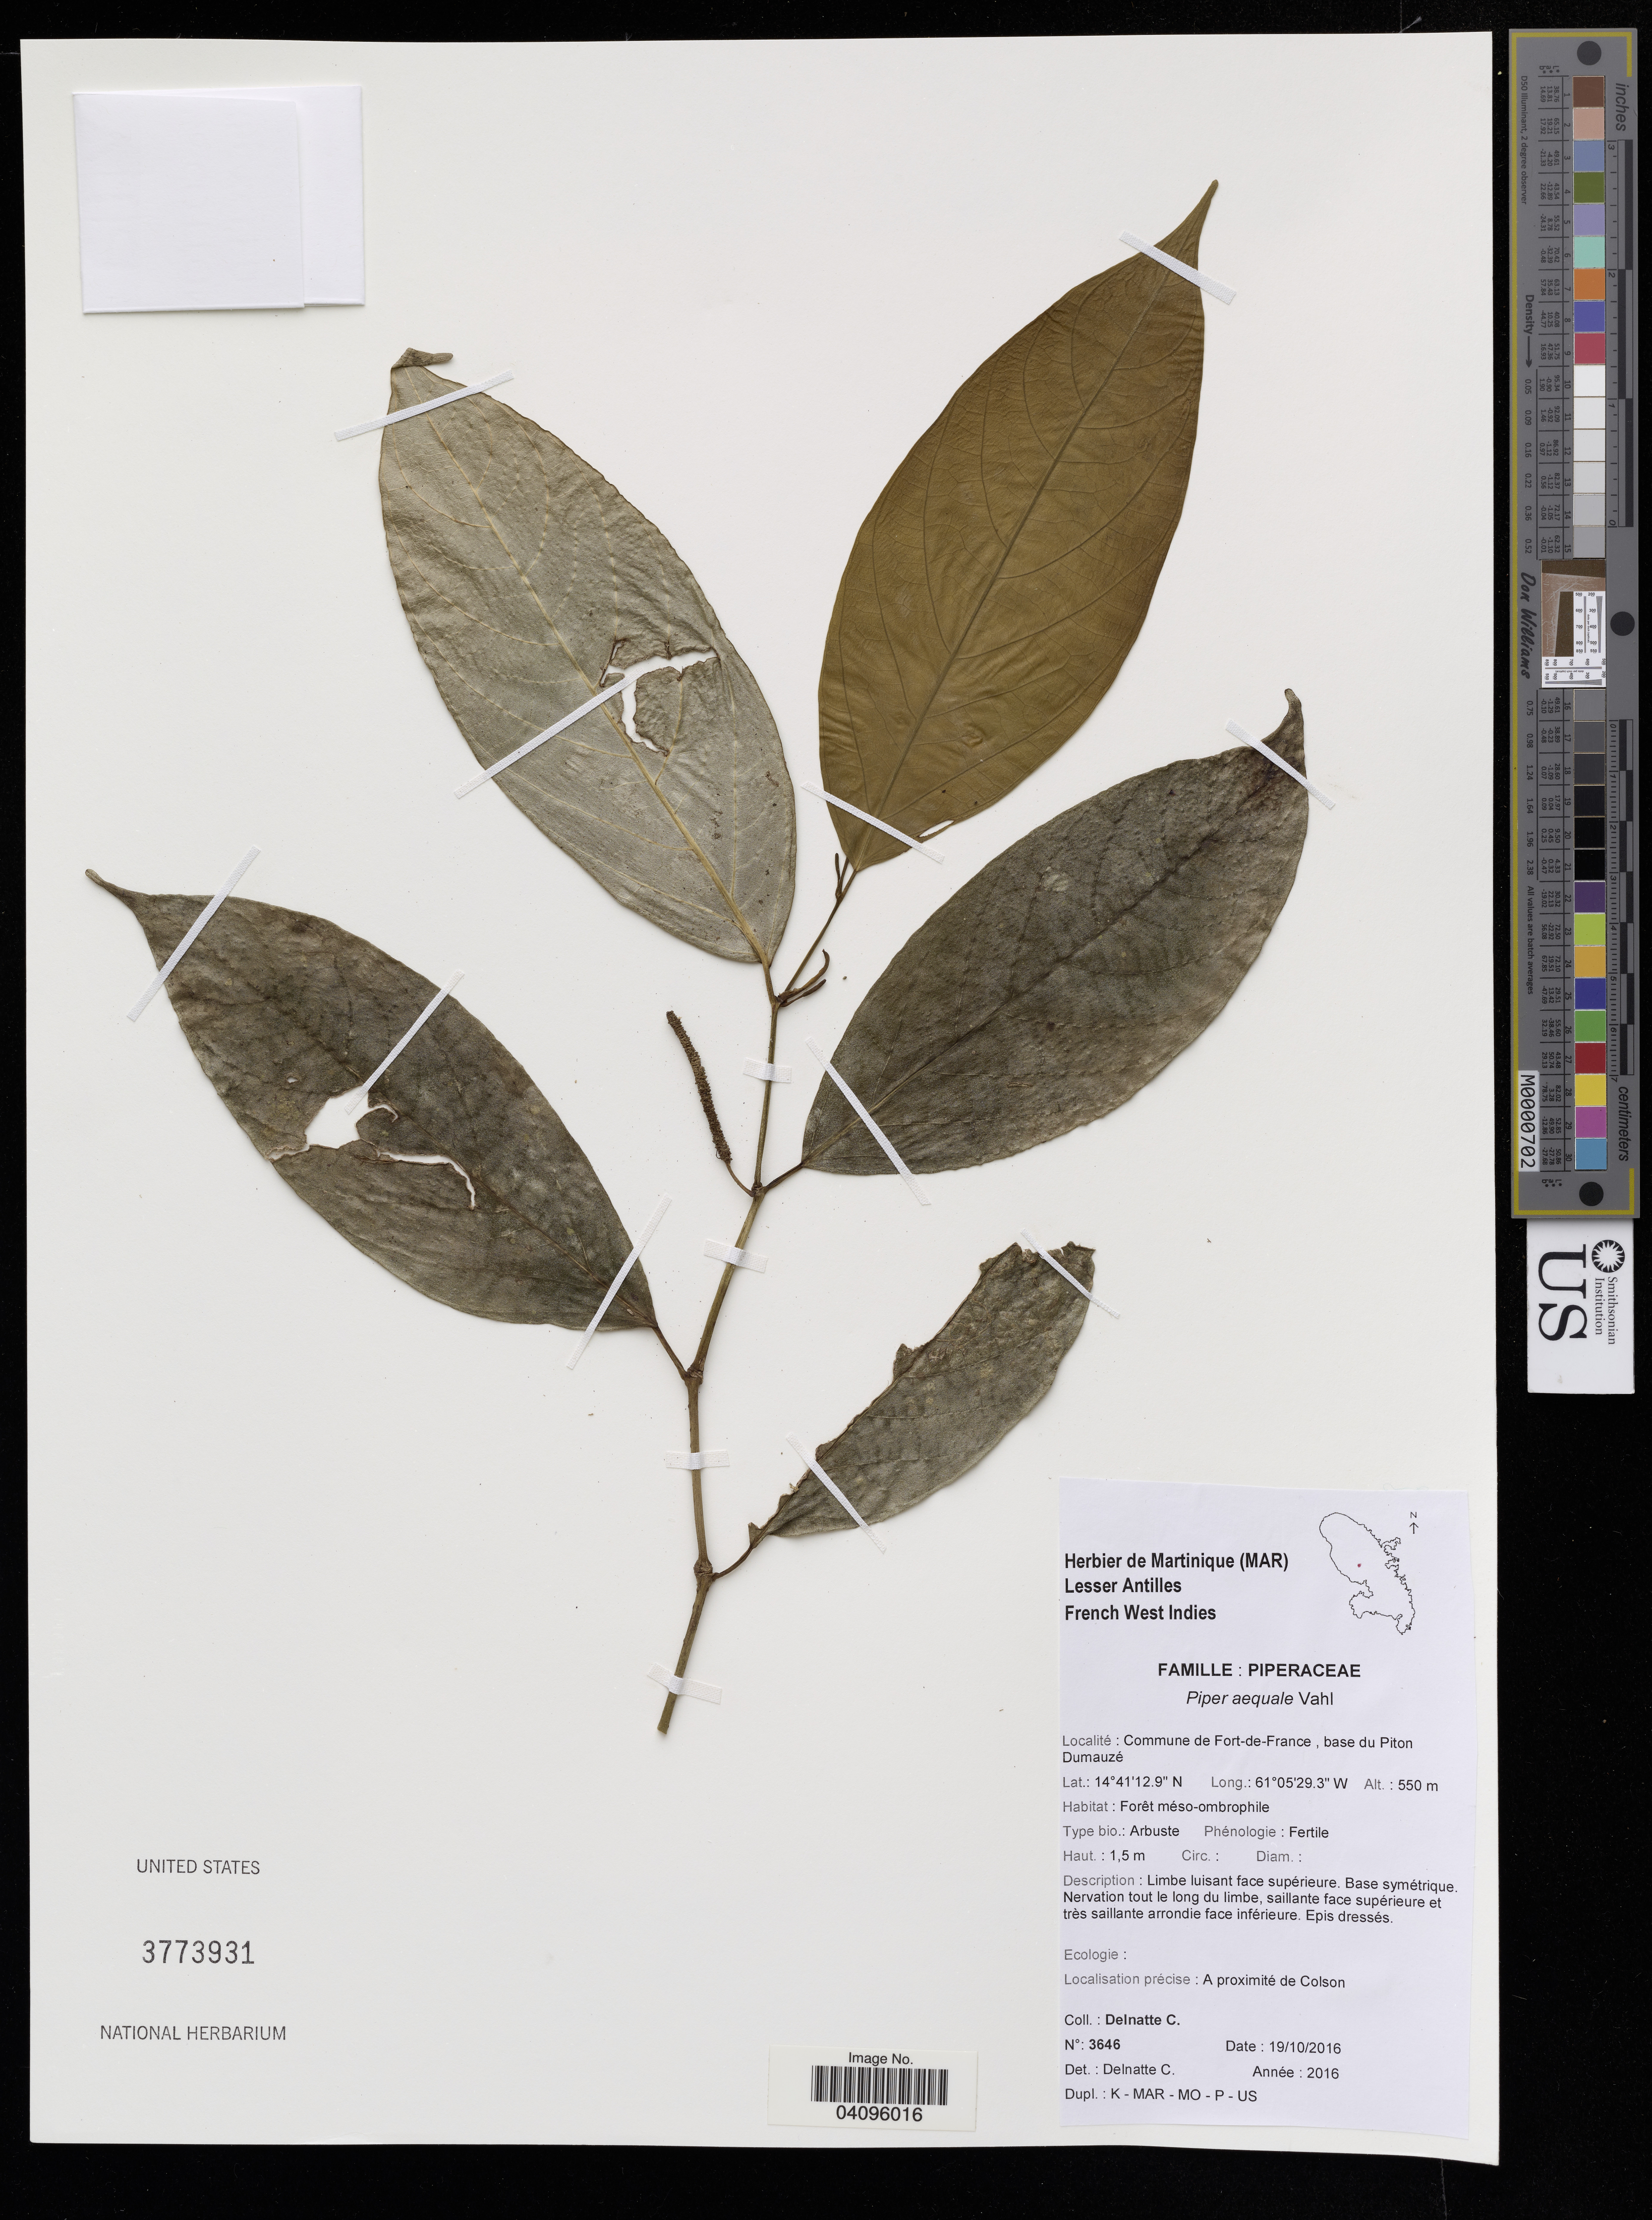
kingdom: Plantae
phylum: Tracheophyta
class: Magnoliopsida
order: Piperales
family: Piperaceae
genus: Piper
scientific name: Piper aequale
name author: Vahl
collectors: C. Delnatte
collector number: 3646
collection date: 2016-10-19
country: Martinique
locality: Lesser Antilles, French West Indies. Commune de Fort-de-France, base du Piton Dumauzé.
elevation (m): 550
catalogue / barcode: US 3773931